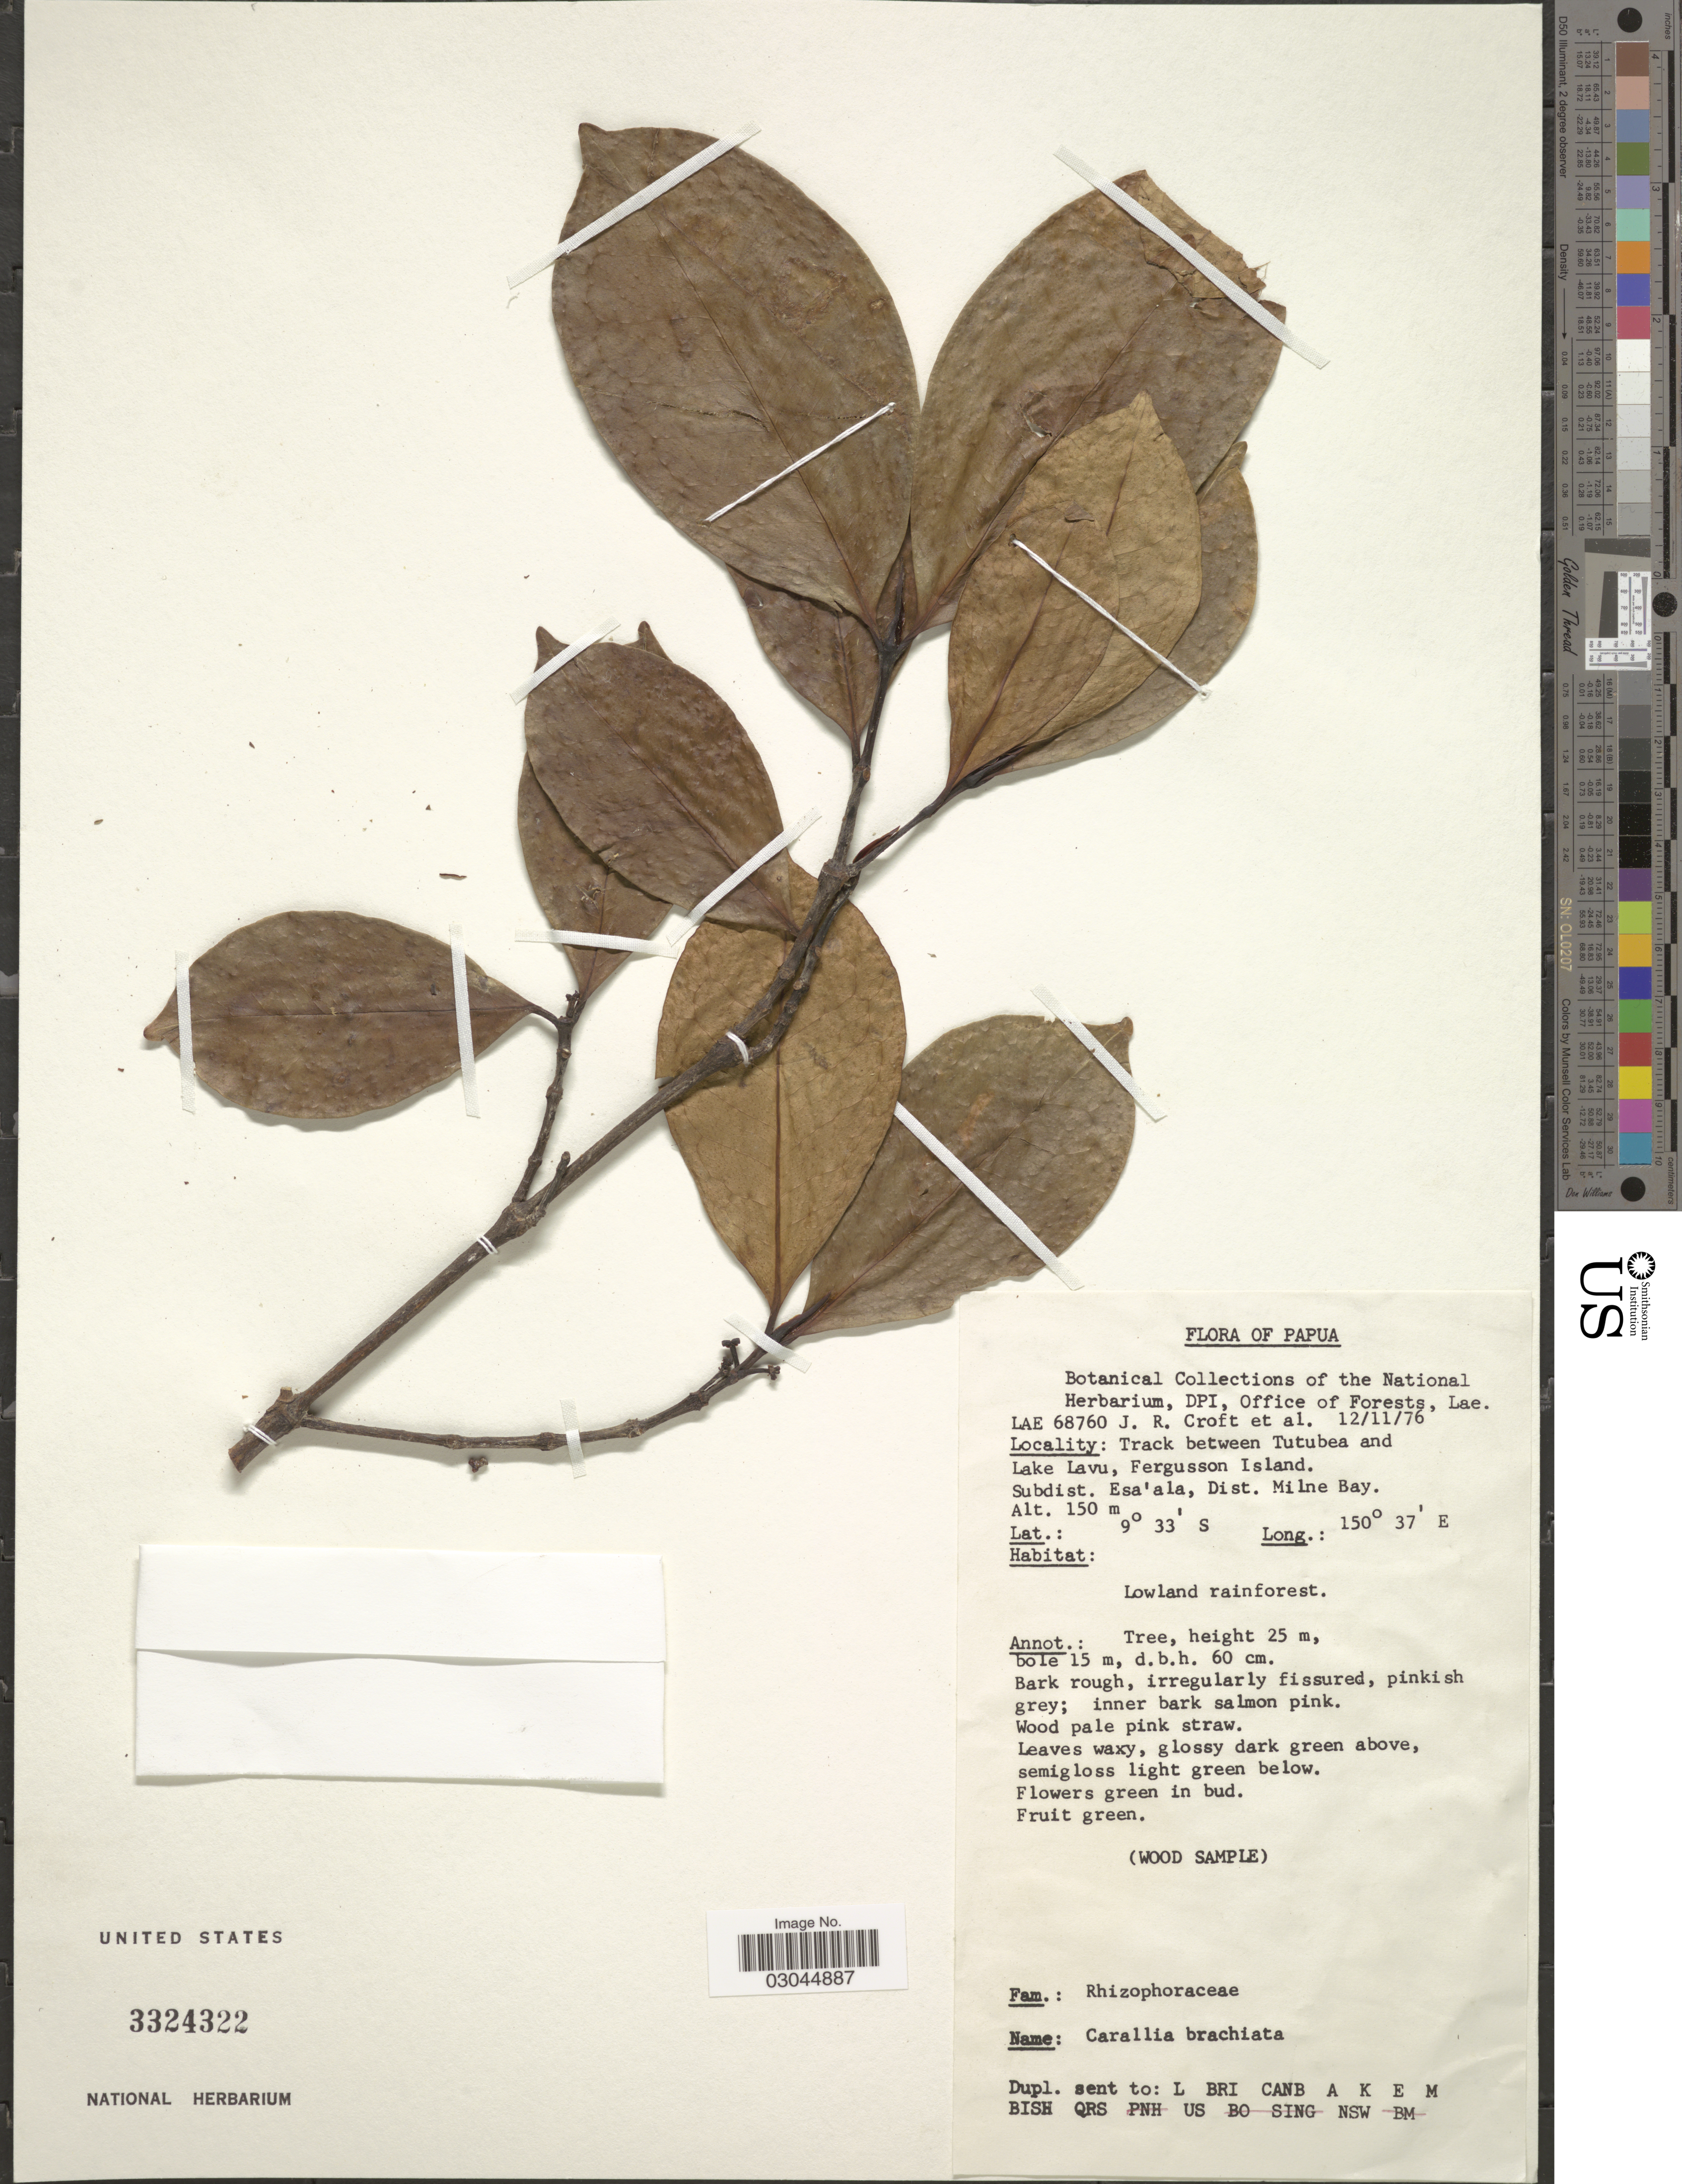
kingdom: Plantae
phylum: Tracheophyta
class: Magnoliopsida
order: Malpighiales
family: Rhizophoraceae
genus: Carallia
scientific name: Carallia brachiata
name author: (Lour.) Merr.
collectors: J. R. Croft & et al.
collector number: LAE 68760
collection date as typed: Transcribed d/m/y: 12/11/76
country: Papua New Guinea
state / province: Milne Bay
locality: Papua. Track between Tutubea and Lake Lavu, Fergusson Island. Subdist. Esa'ala, Dist. Milne Bay.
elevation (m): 150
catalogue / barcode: US 3324322